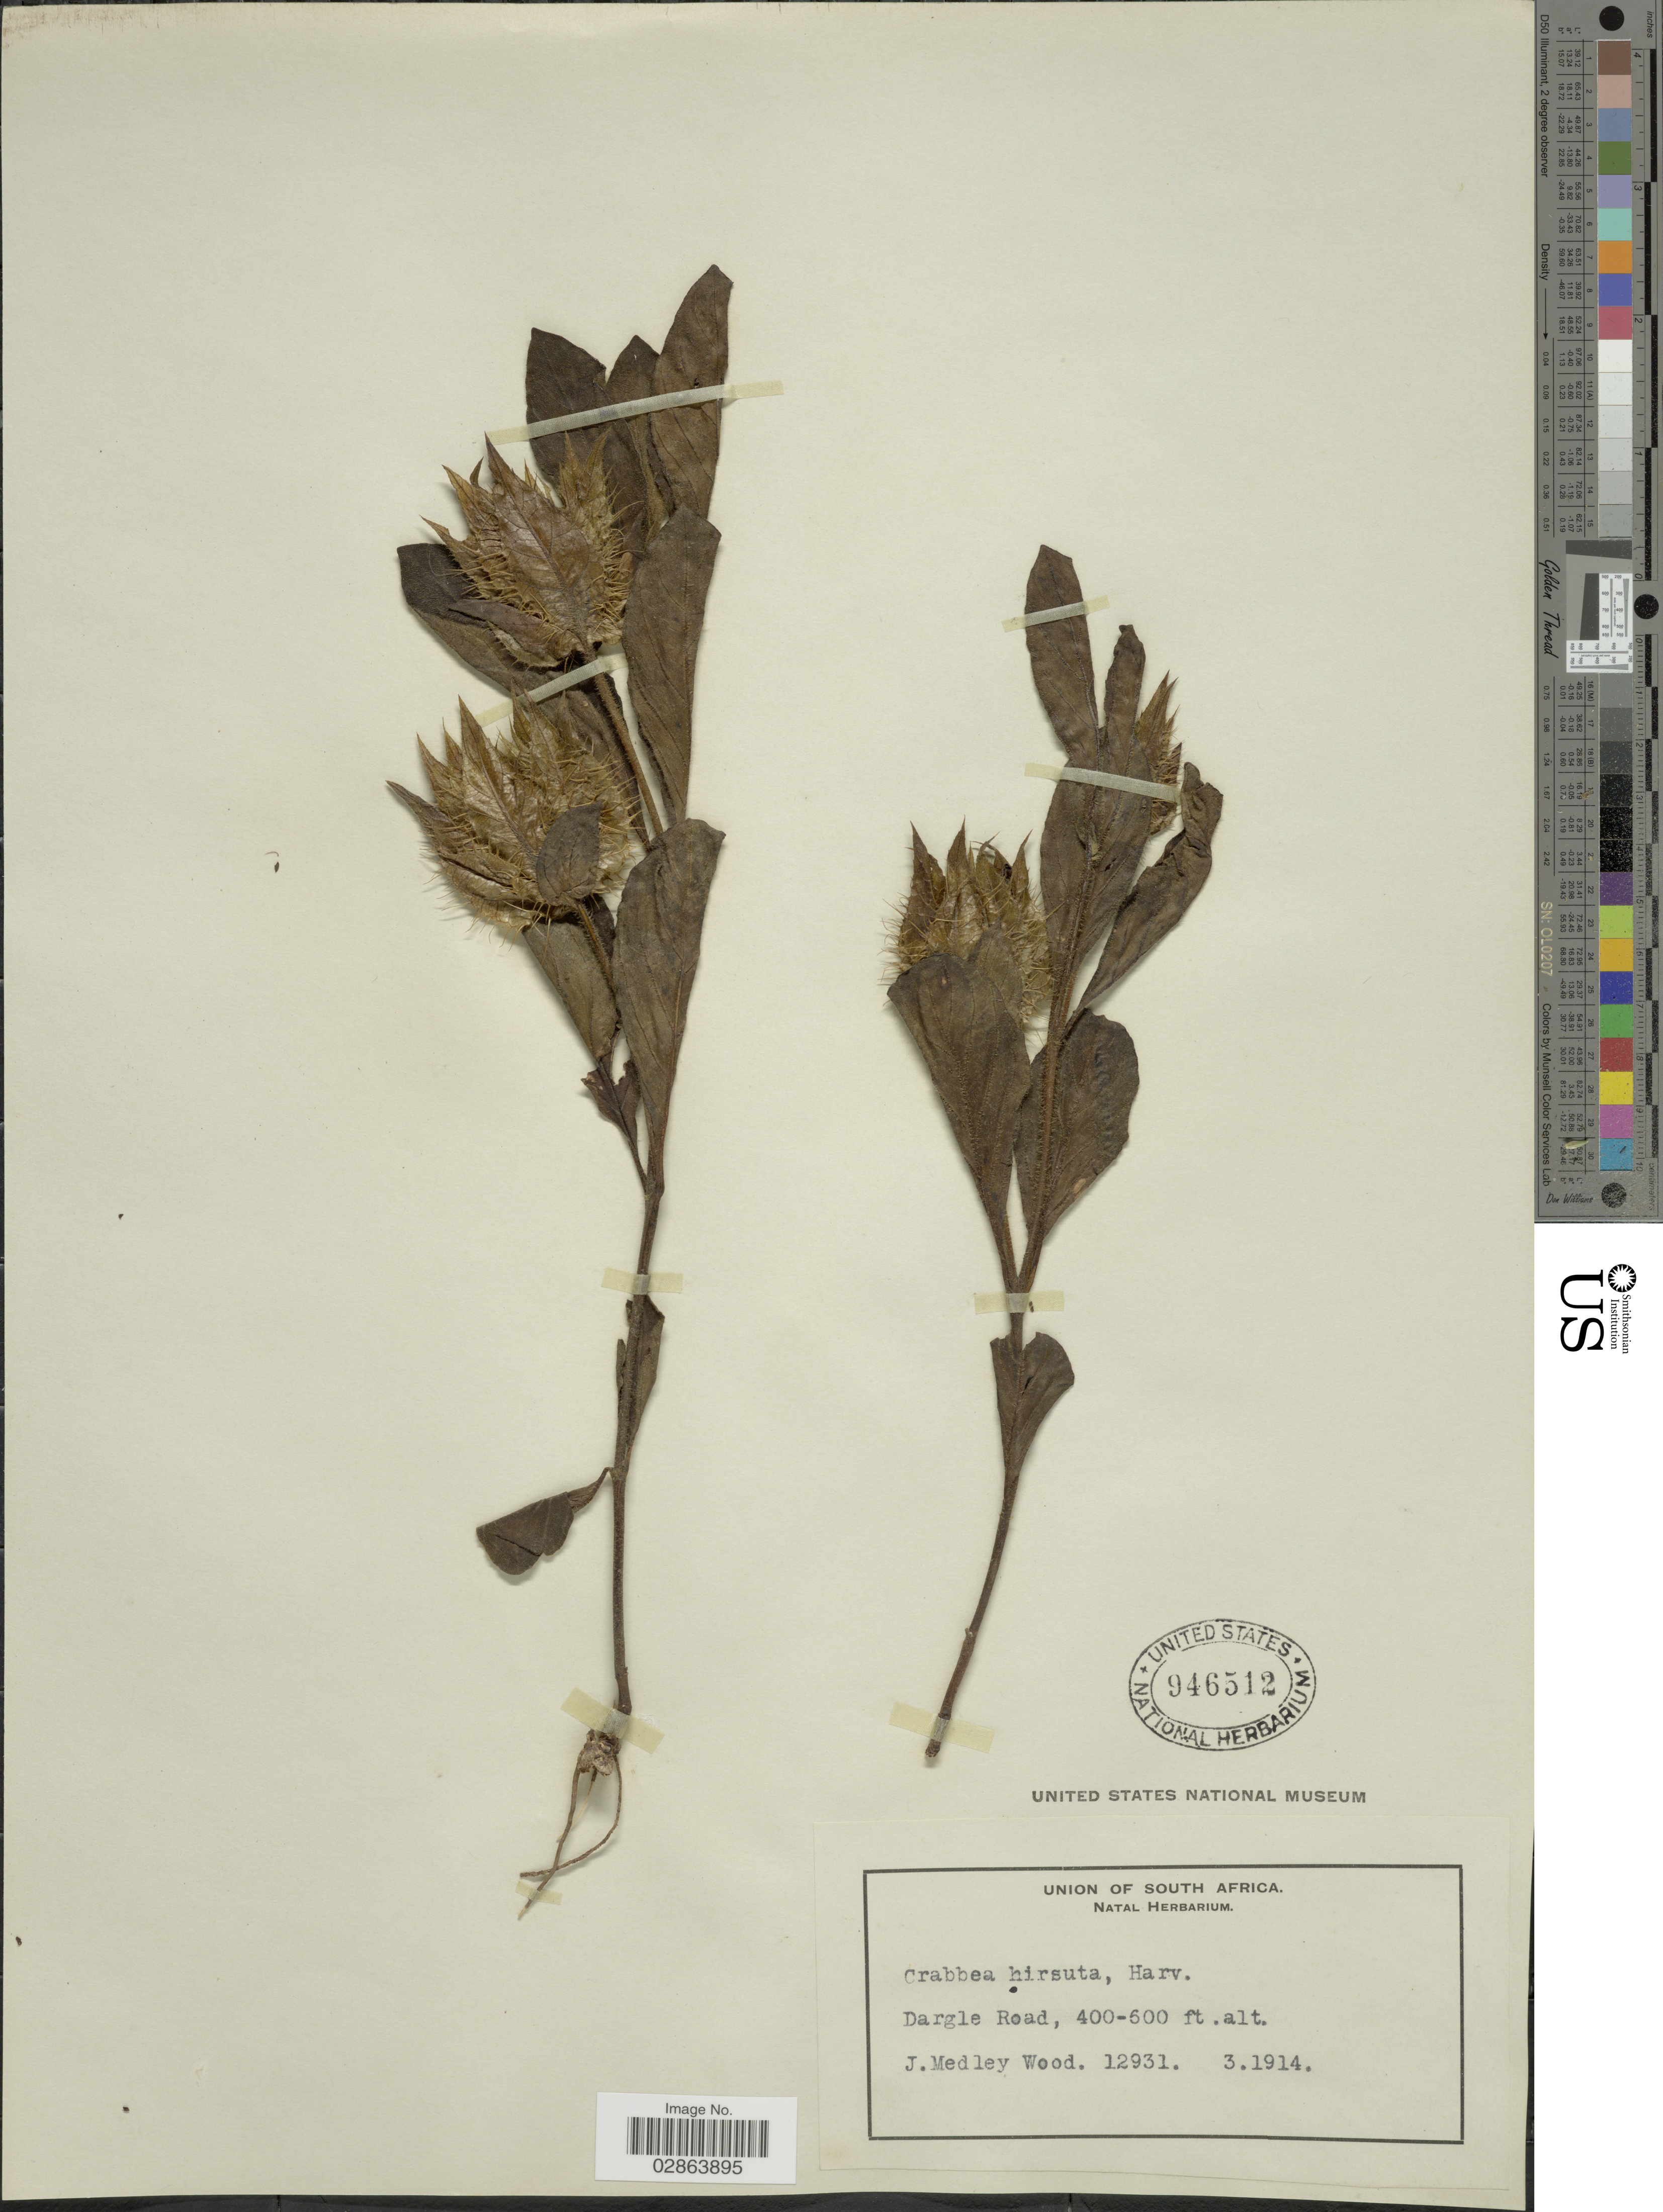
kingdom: Plantae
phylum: Tracheophyta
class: Magnoliopsida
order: Lamiales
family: Acanthaceae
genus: Crabbea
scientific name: Crabbea hirsuta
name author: Harv.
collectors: J. Medley Wood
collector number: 12931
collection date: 1914-03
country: South Africa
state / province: KwaZulu-Natal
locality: Union of South Africa, Dargle Road.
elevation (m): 122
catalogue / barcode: US 946512